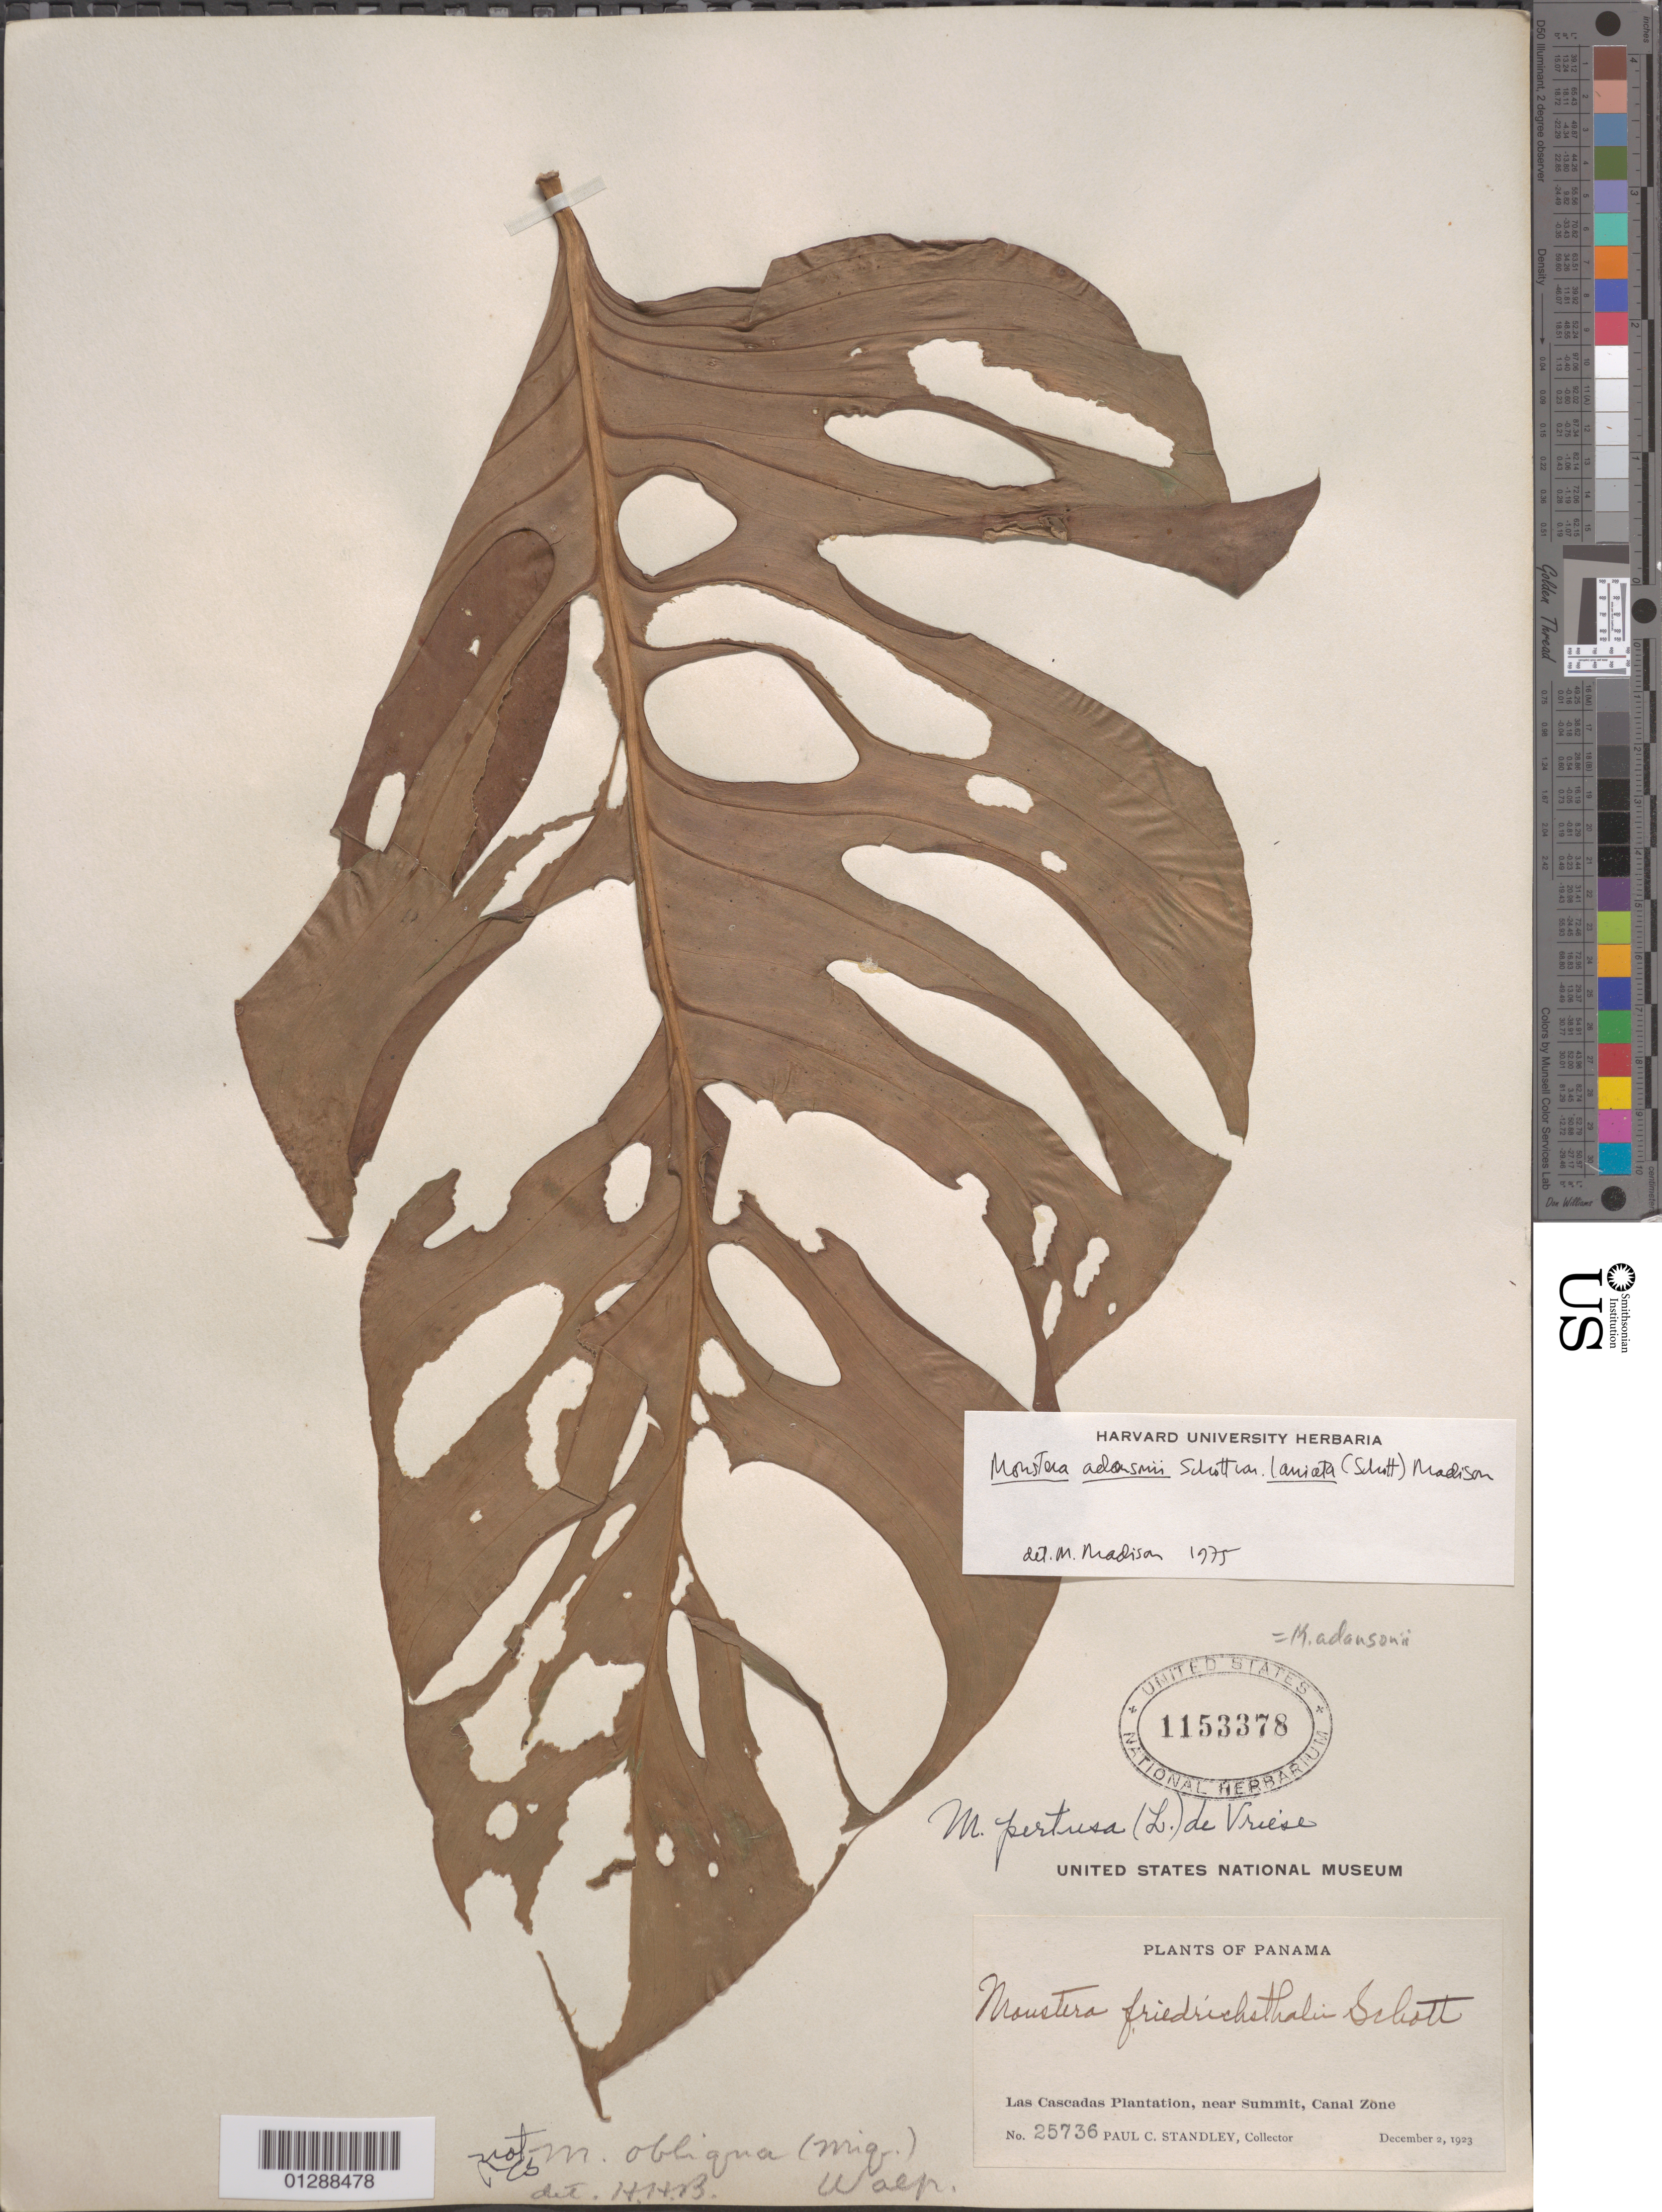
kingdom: Plantae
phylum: Tracheophyta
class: Liliopsida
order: Alismatales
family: Araceae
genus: Monstera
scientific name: Monstera adansonii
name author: Schott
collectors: P. C. Standley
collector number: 25736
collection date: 1923-12-02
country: Panama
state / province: Colón / Panamá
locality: Las Cascadas Plantation, near Summit, Canal Zone.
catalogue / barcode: US 1153378